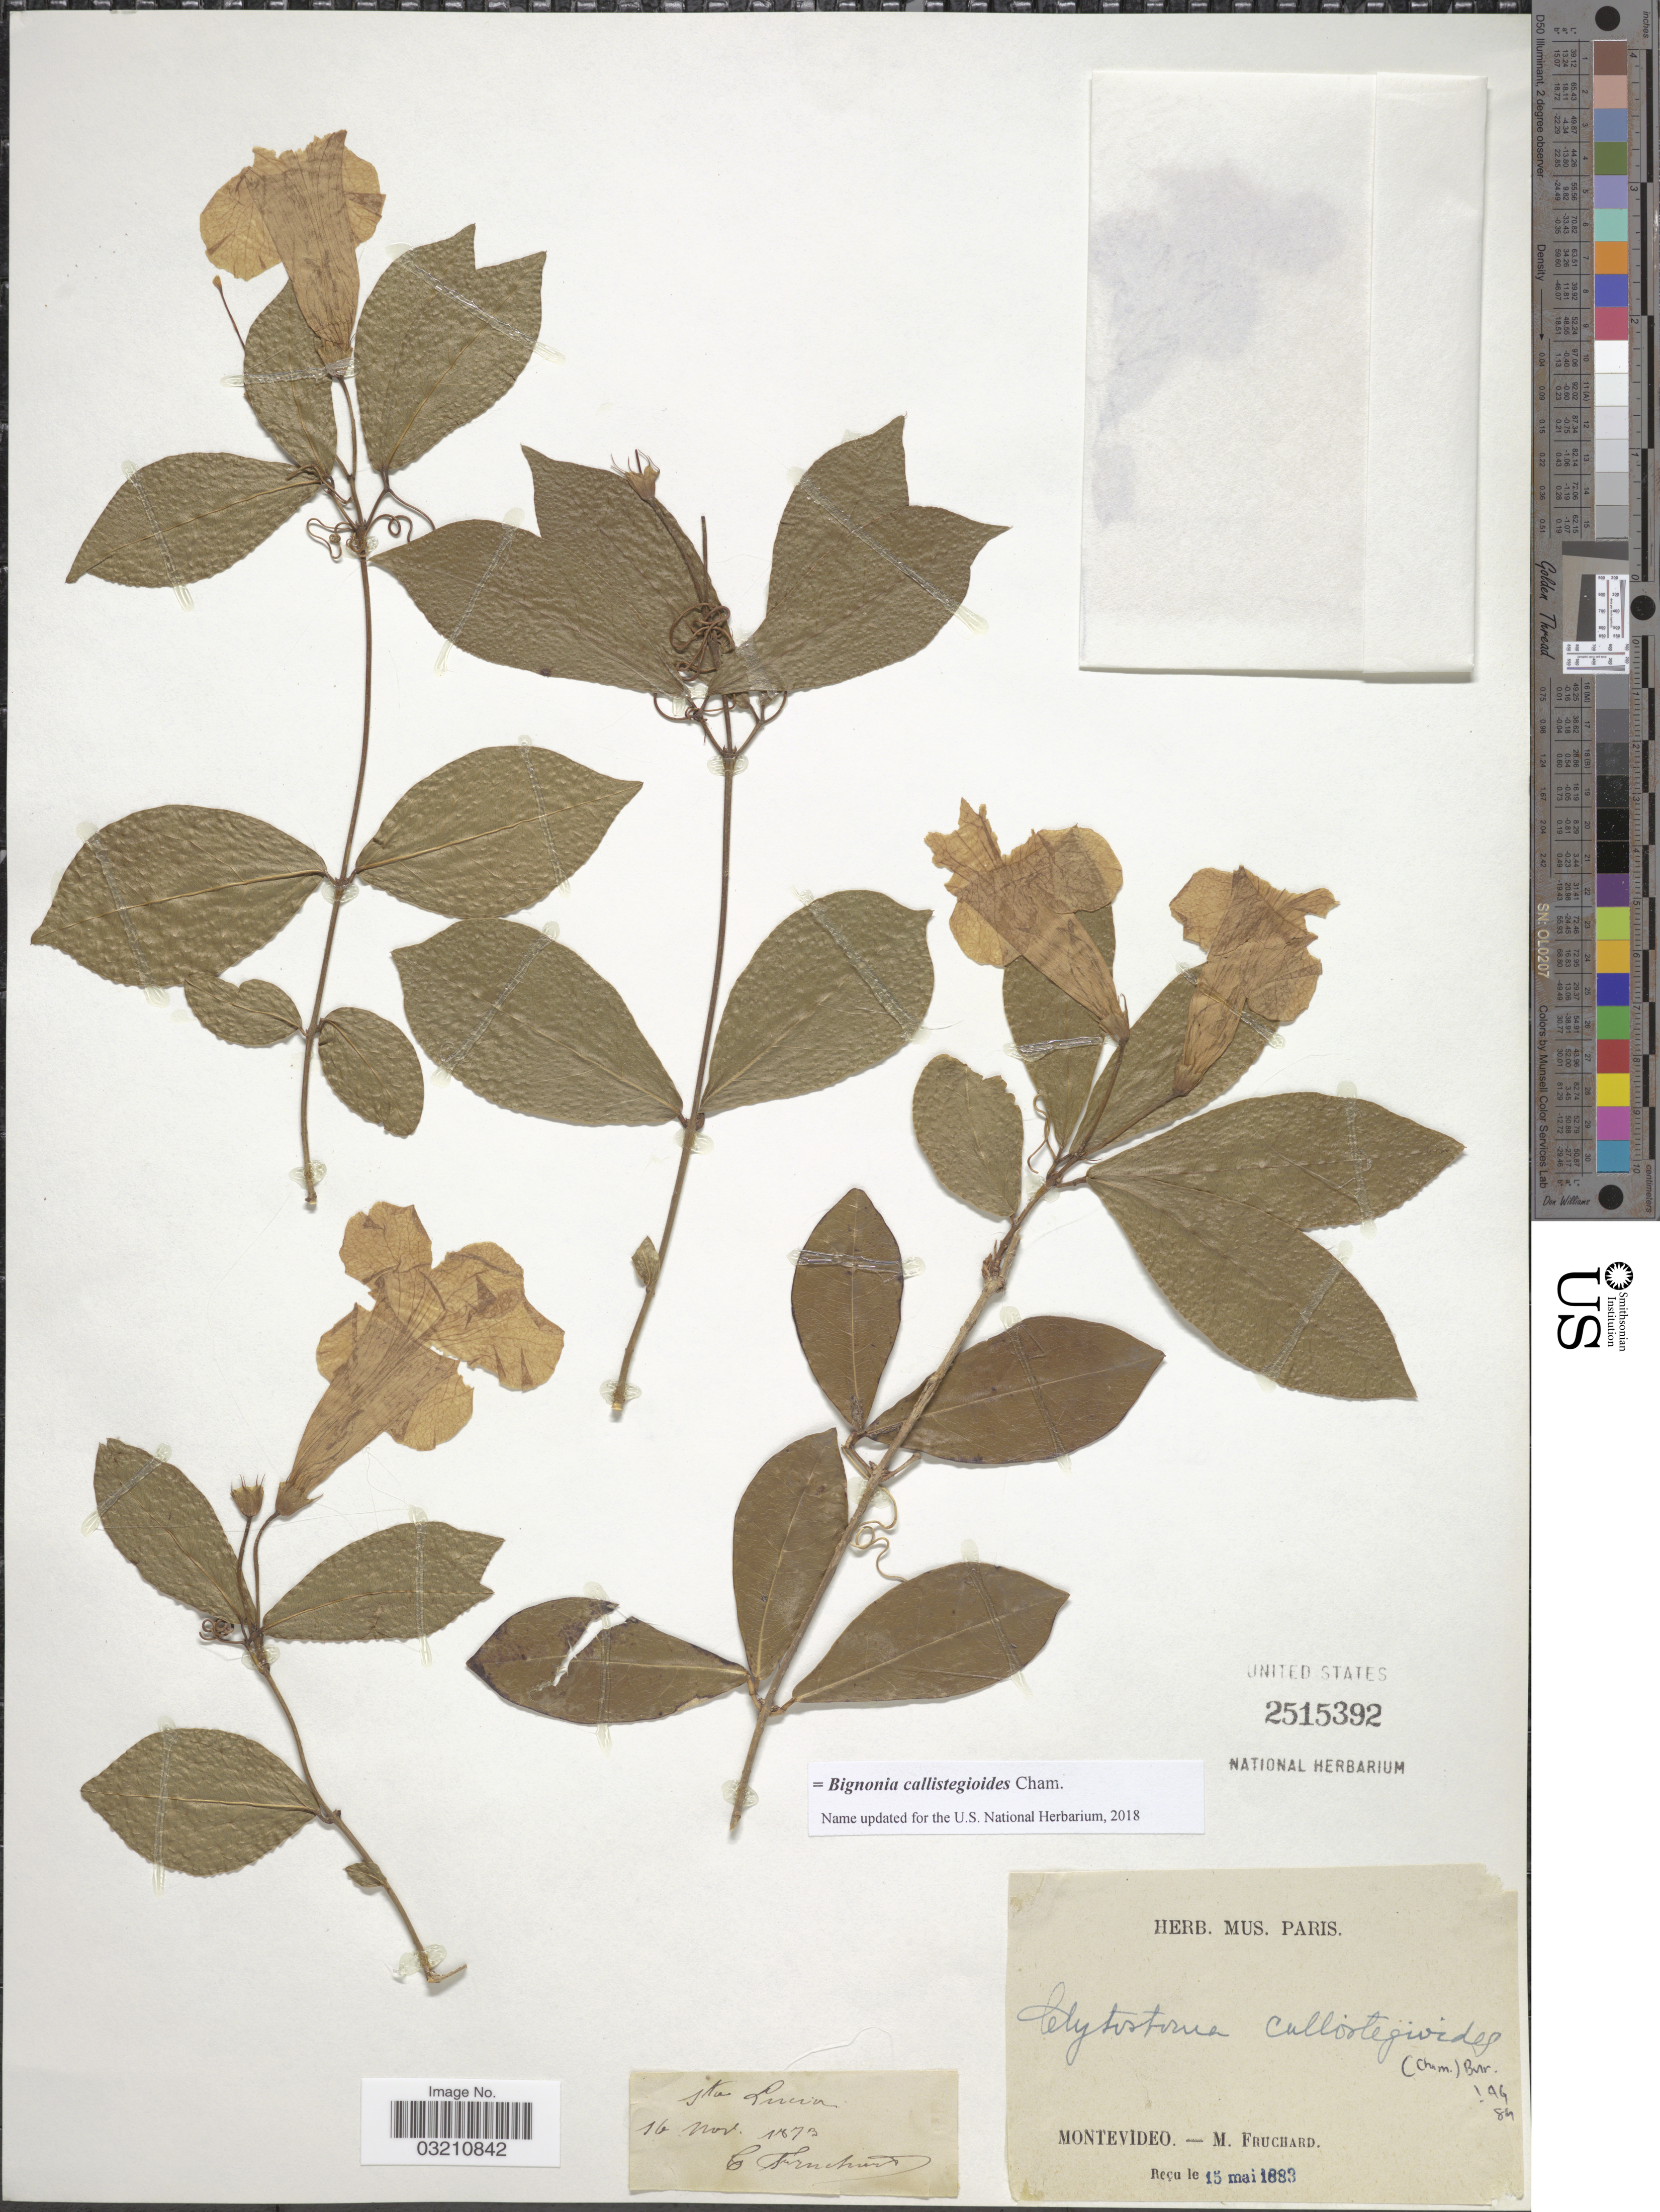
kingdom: Plantae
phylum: Tracheophyta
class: Magnoliopsida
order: Lamiales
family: Bignoniaceae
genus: Bignonia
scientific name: Bignonia callistegioides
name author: Cham.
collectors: M. Fruchard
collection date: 1873-11-16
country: Uruguay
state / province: Montevideo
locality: Sta Lucia.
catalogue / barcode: US 2515392